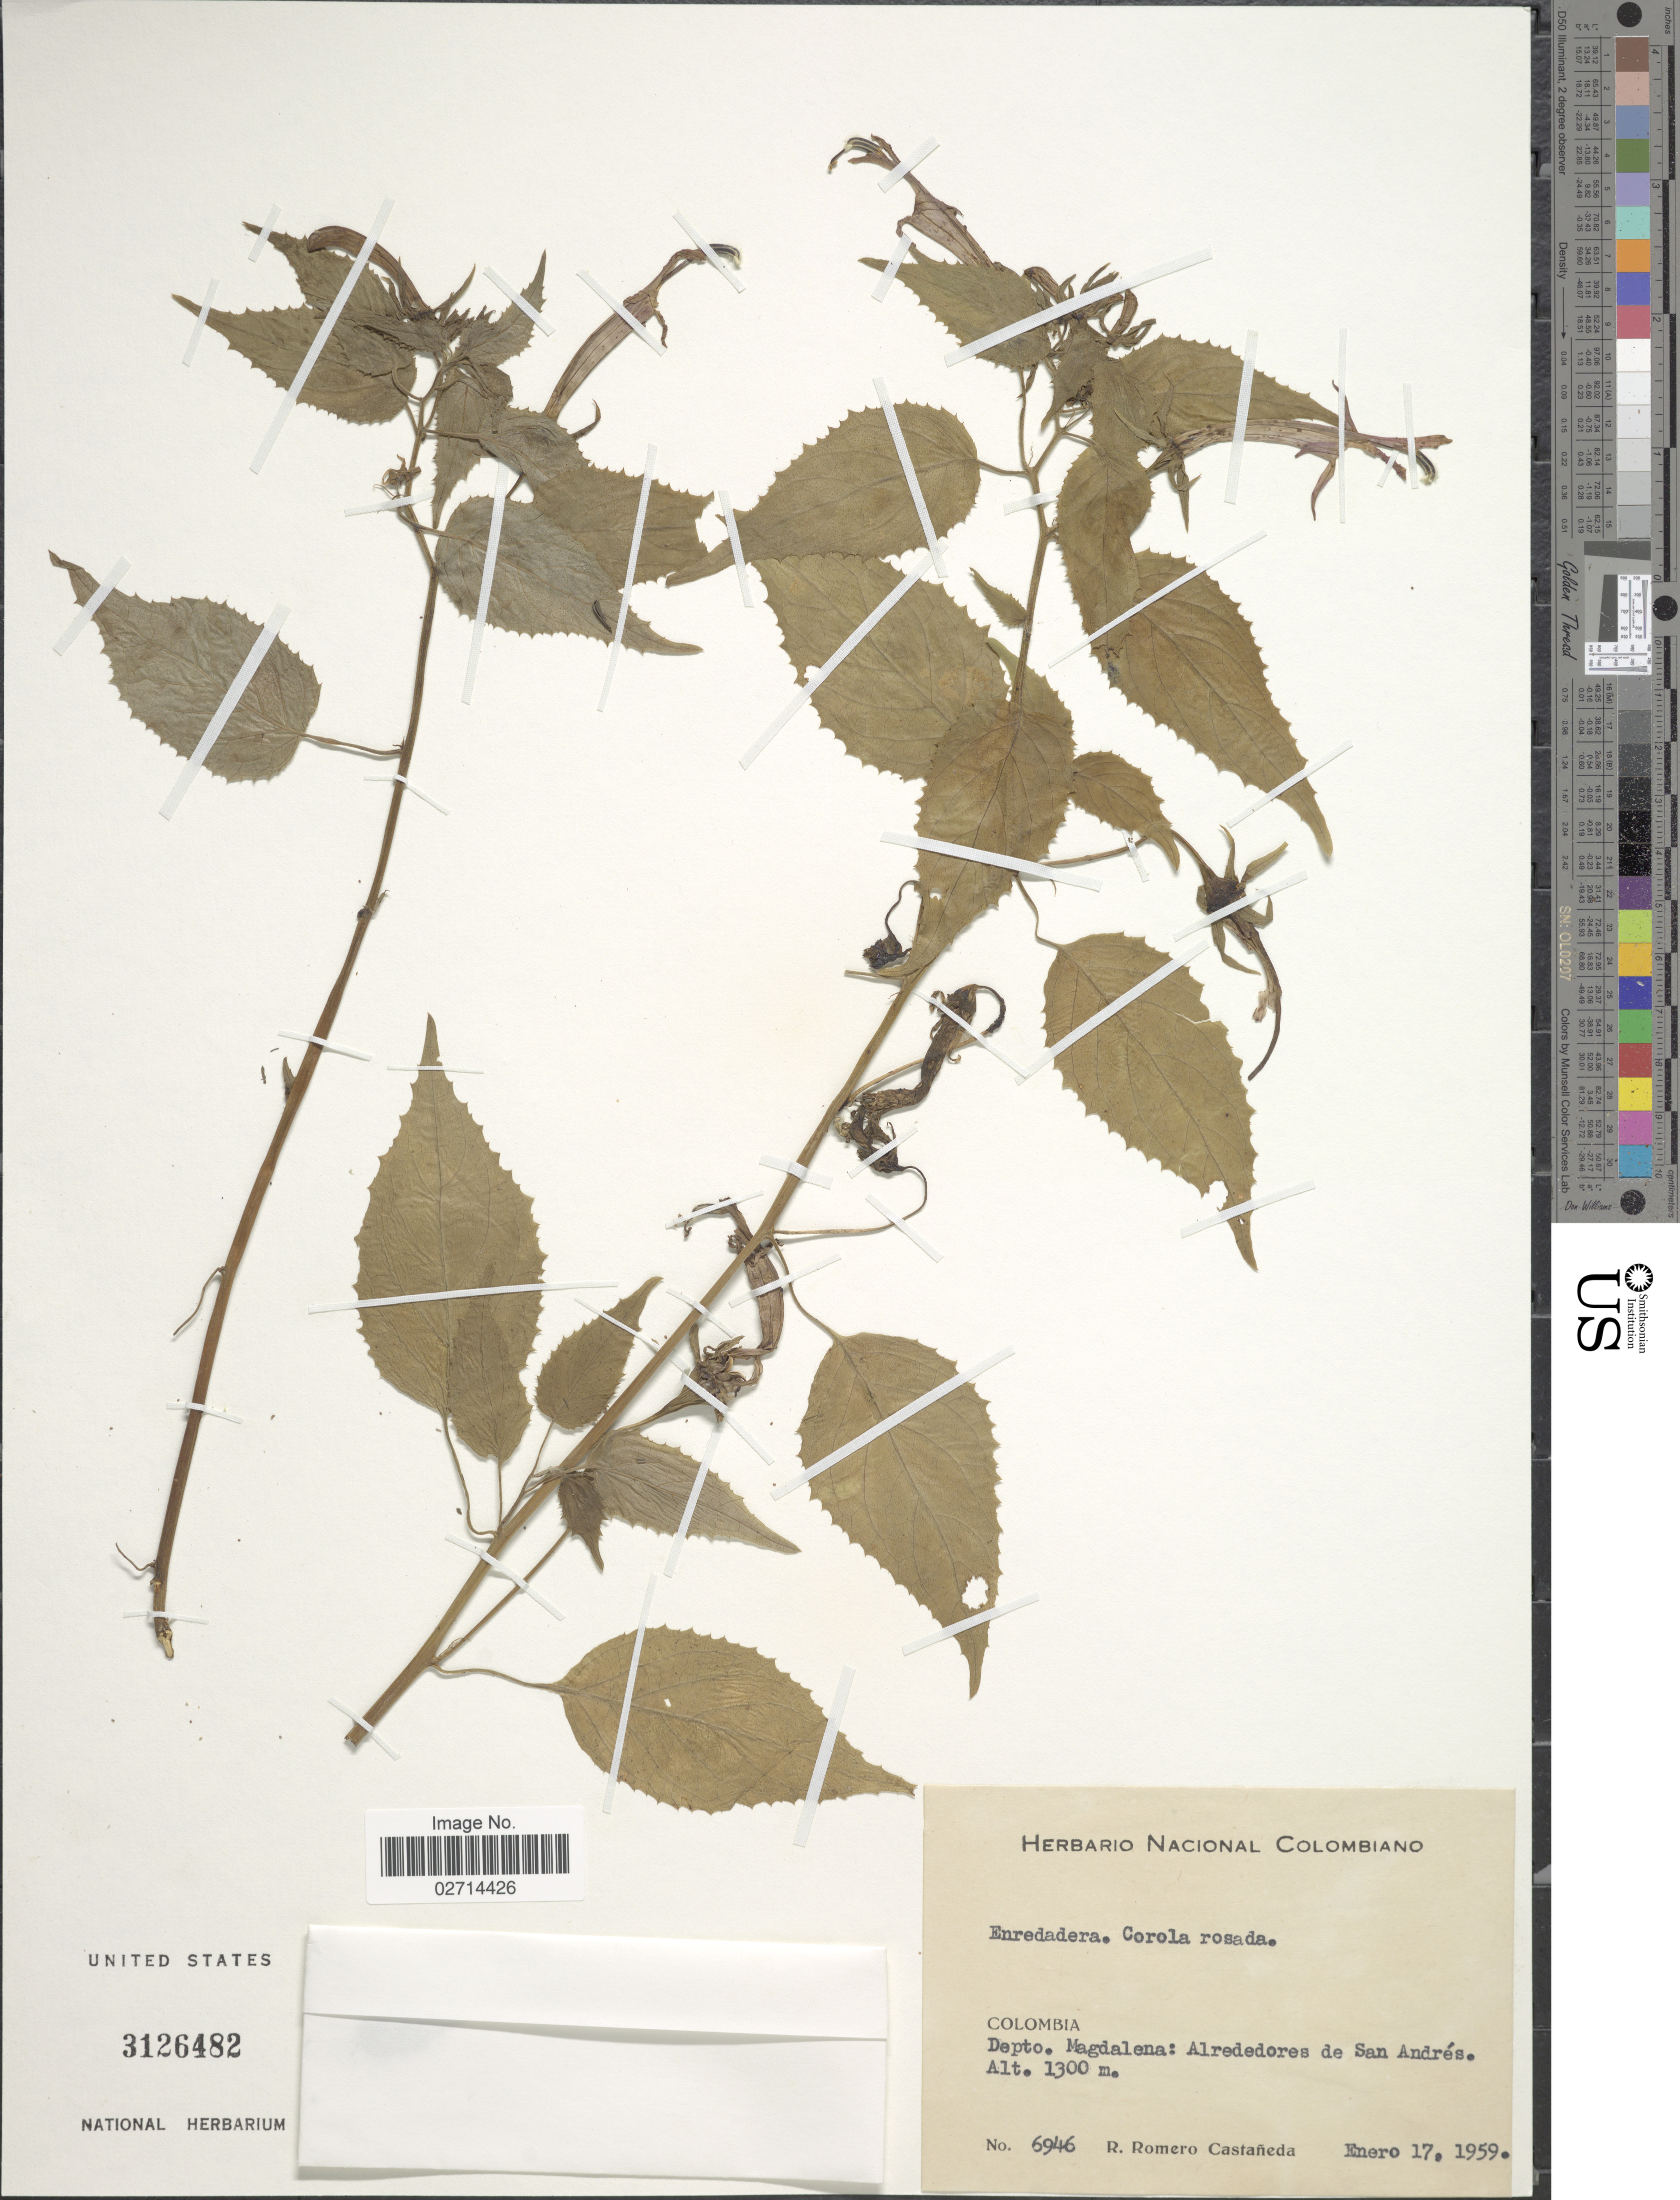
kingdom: Plantae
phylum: Tracheophyta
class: Magnoliopsida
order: Asterales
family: Campanulaceae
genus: Siphocampylus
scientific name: Siphocampylus sp.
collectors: R. Romero Castañeda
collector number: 6946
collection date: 1959-01-17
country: Colombia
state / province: Magdalena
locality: Alrededores de San Andres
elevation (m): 1300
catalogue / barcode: US 3126482